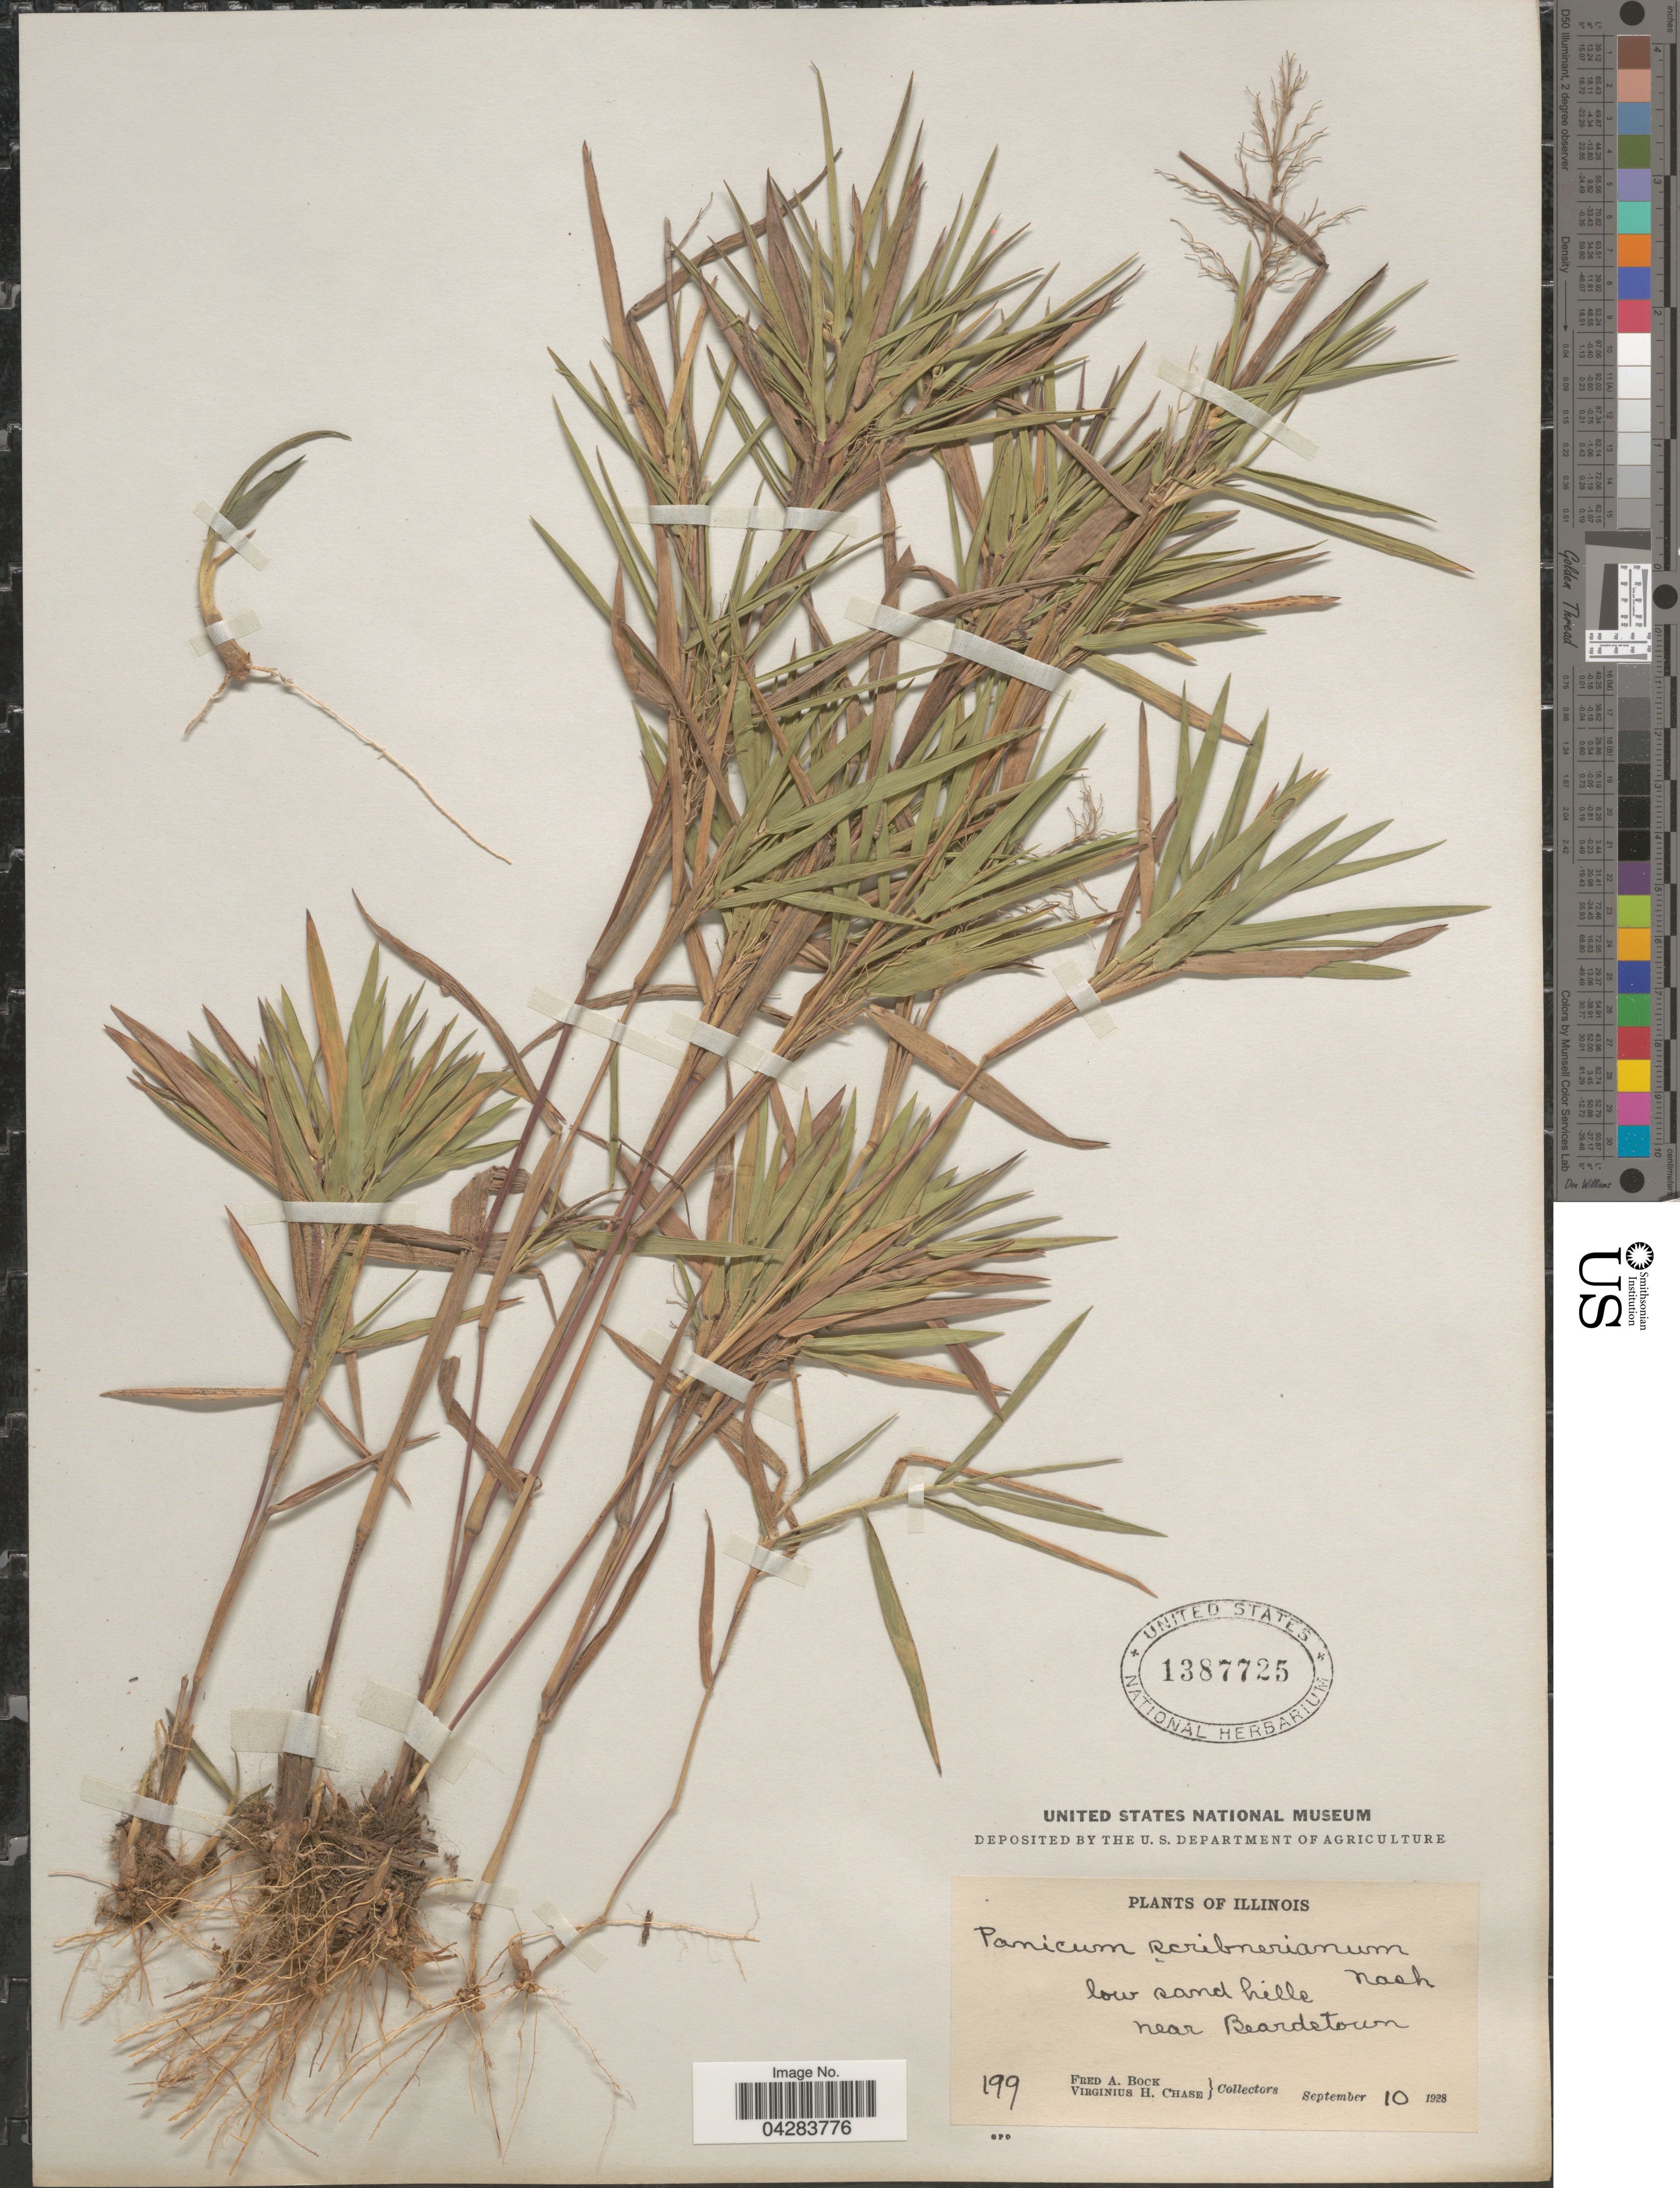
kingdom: Plantae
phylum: Tracheophyta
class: Liliopsida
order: Poales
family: Poaceae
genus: Dichanthelium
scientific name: Dichanthelium oligosanthes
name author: (Schult.) Gould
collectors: F. Bock & V. H. Chase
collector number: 199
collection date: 1928-09-10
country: United States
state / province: Illinois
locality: Near Beardstown.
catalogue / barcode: US 1387725